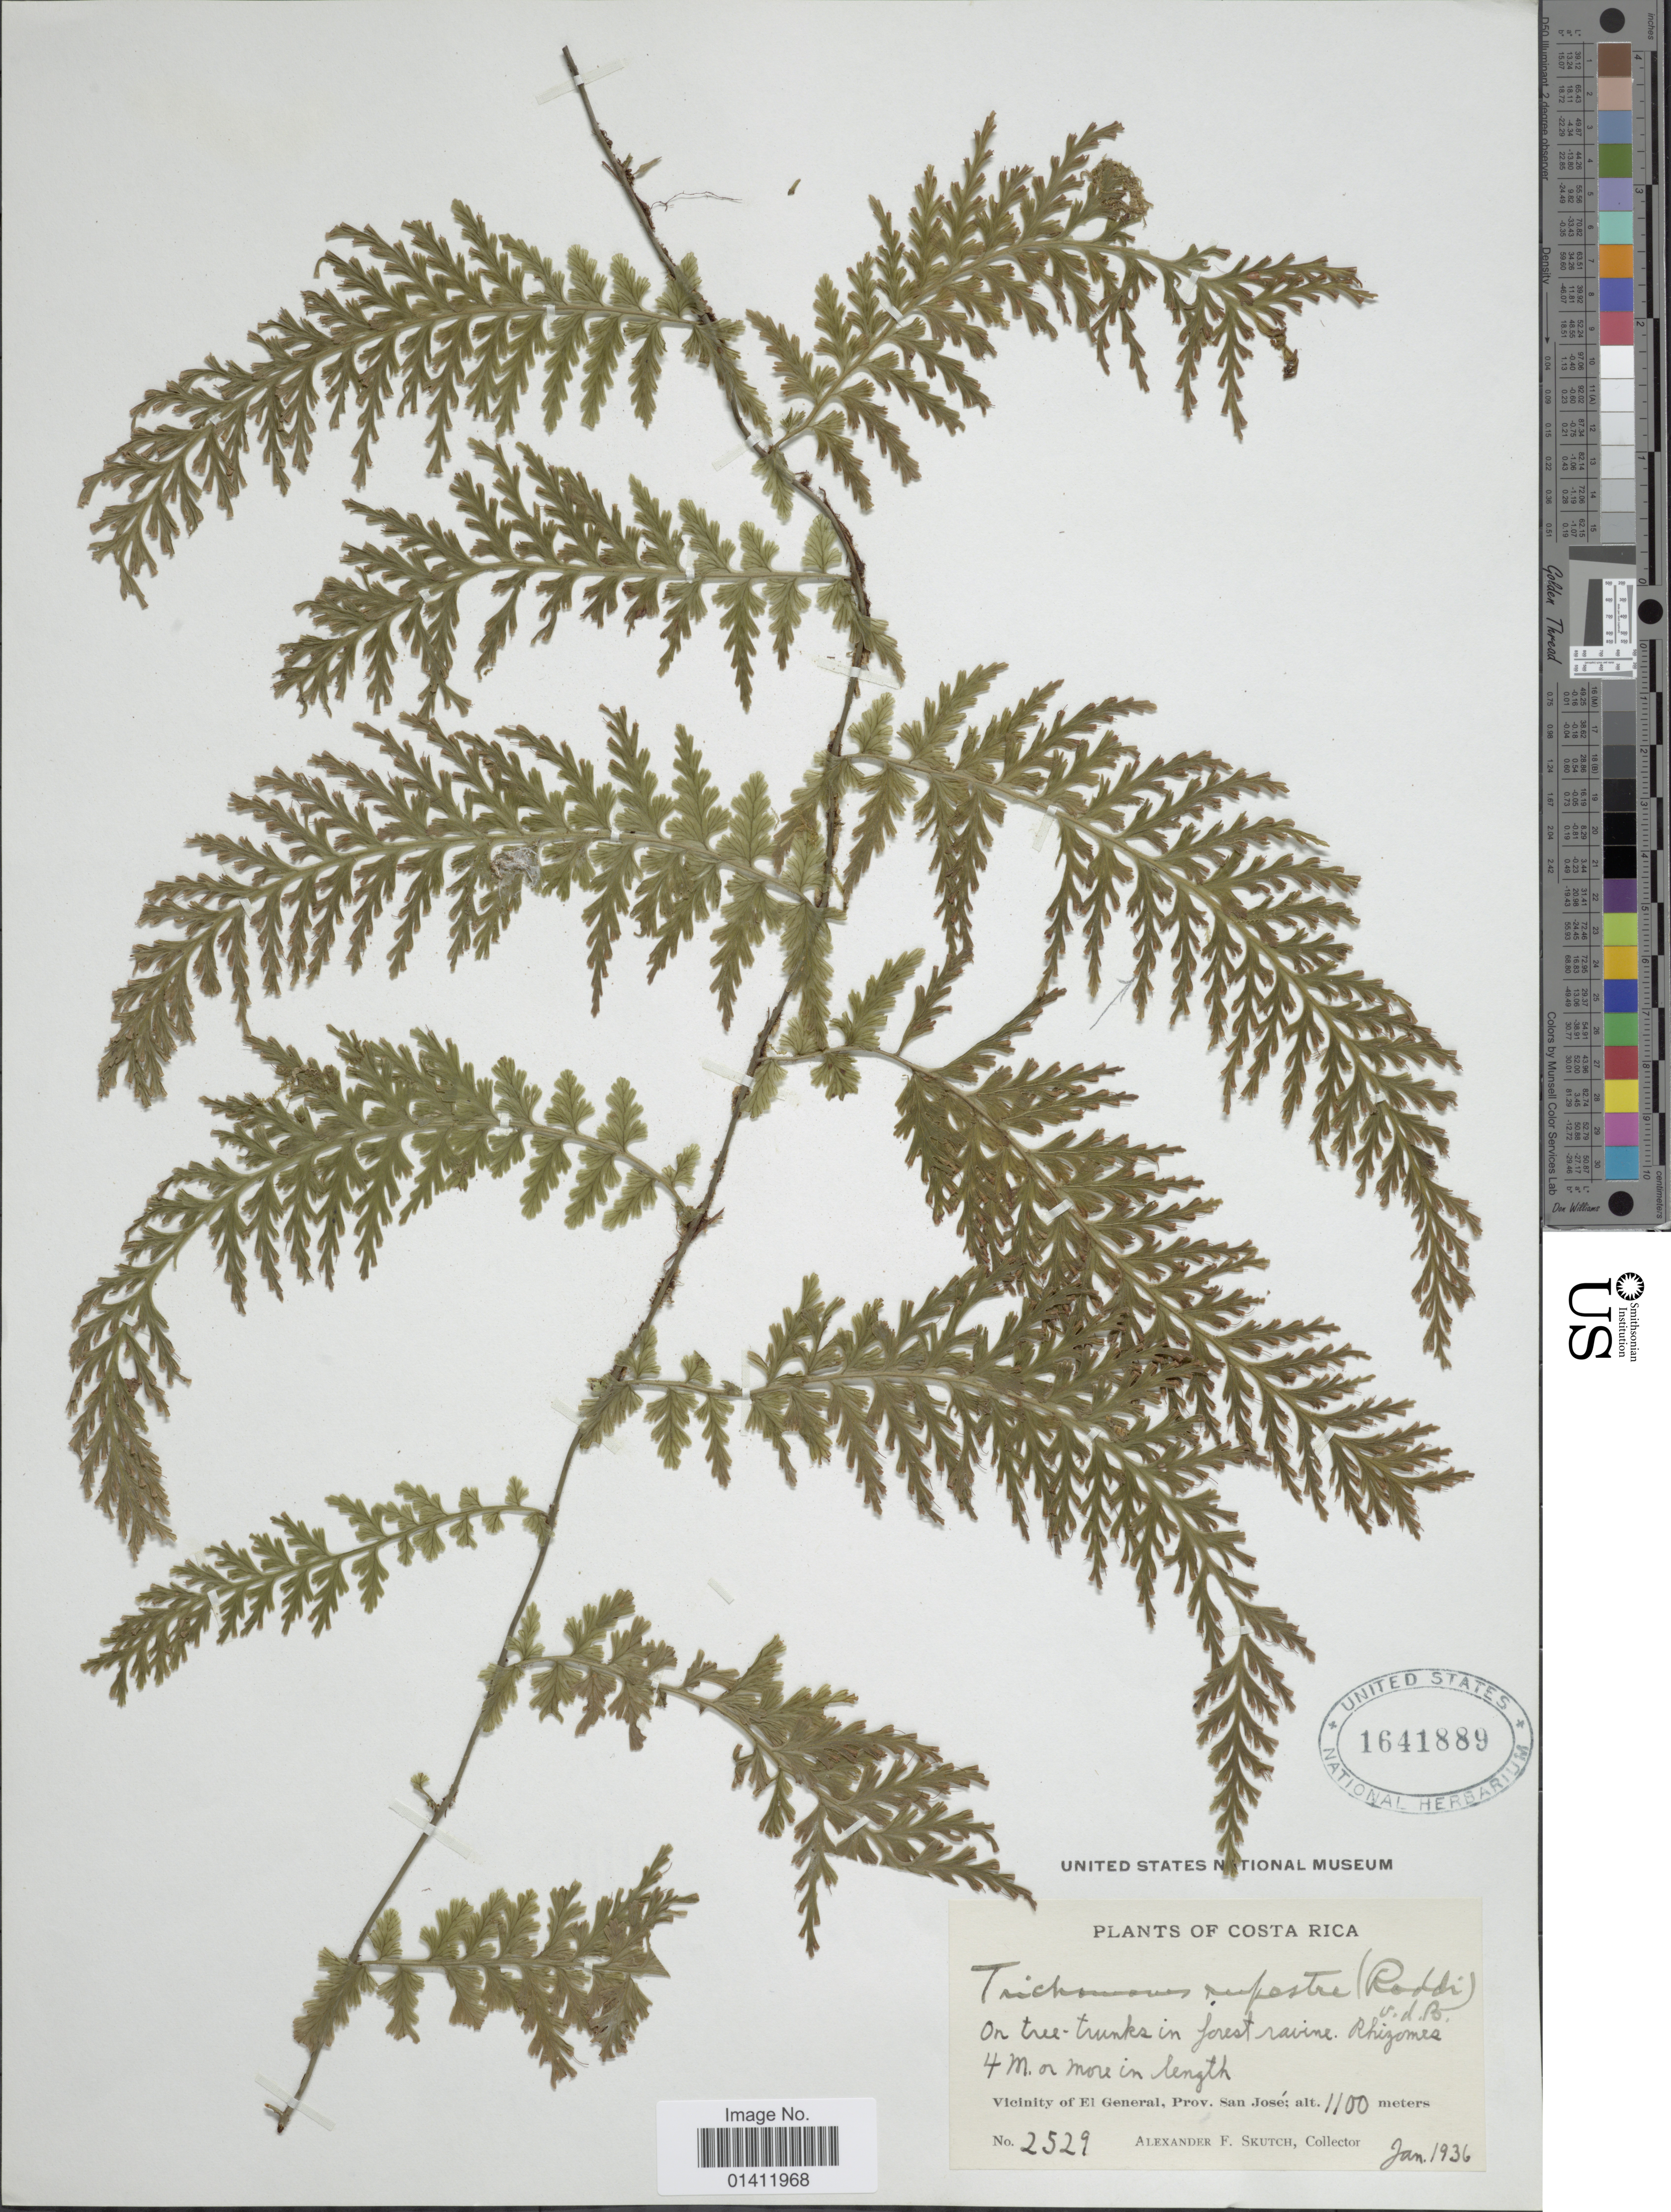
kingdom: Plantae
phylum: Tracheophyta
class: Polypodiopsida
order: Hymenophyllales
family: Hymenophyllaceae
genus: Vandenboschia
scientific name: Vandenboschia rupestris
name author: (Raddi) Ebihara & K. Iwats.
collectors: A. F. Skutch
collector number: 2529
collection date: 1936-01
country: Costa Rica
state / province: San José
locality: Vicinity of El General, Prov. San Jose.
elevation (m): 1100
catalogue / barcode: US 1641889